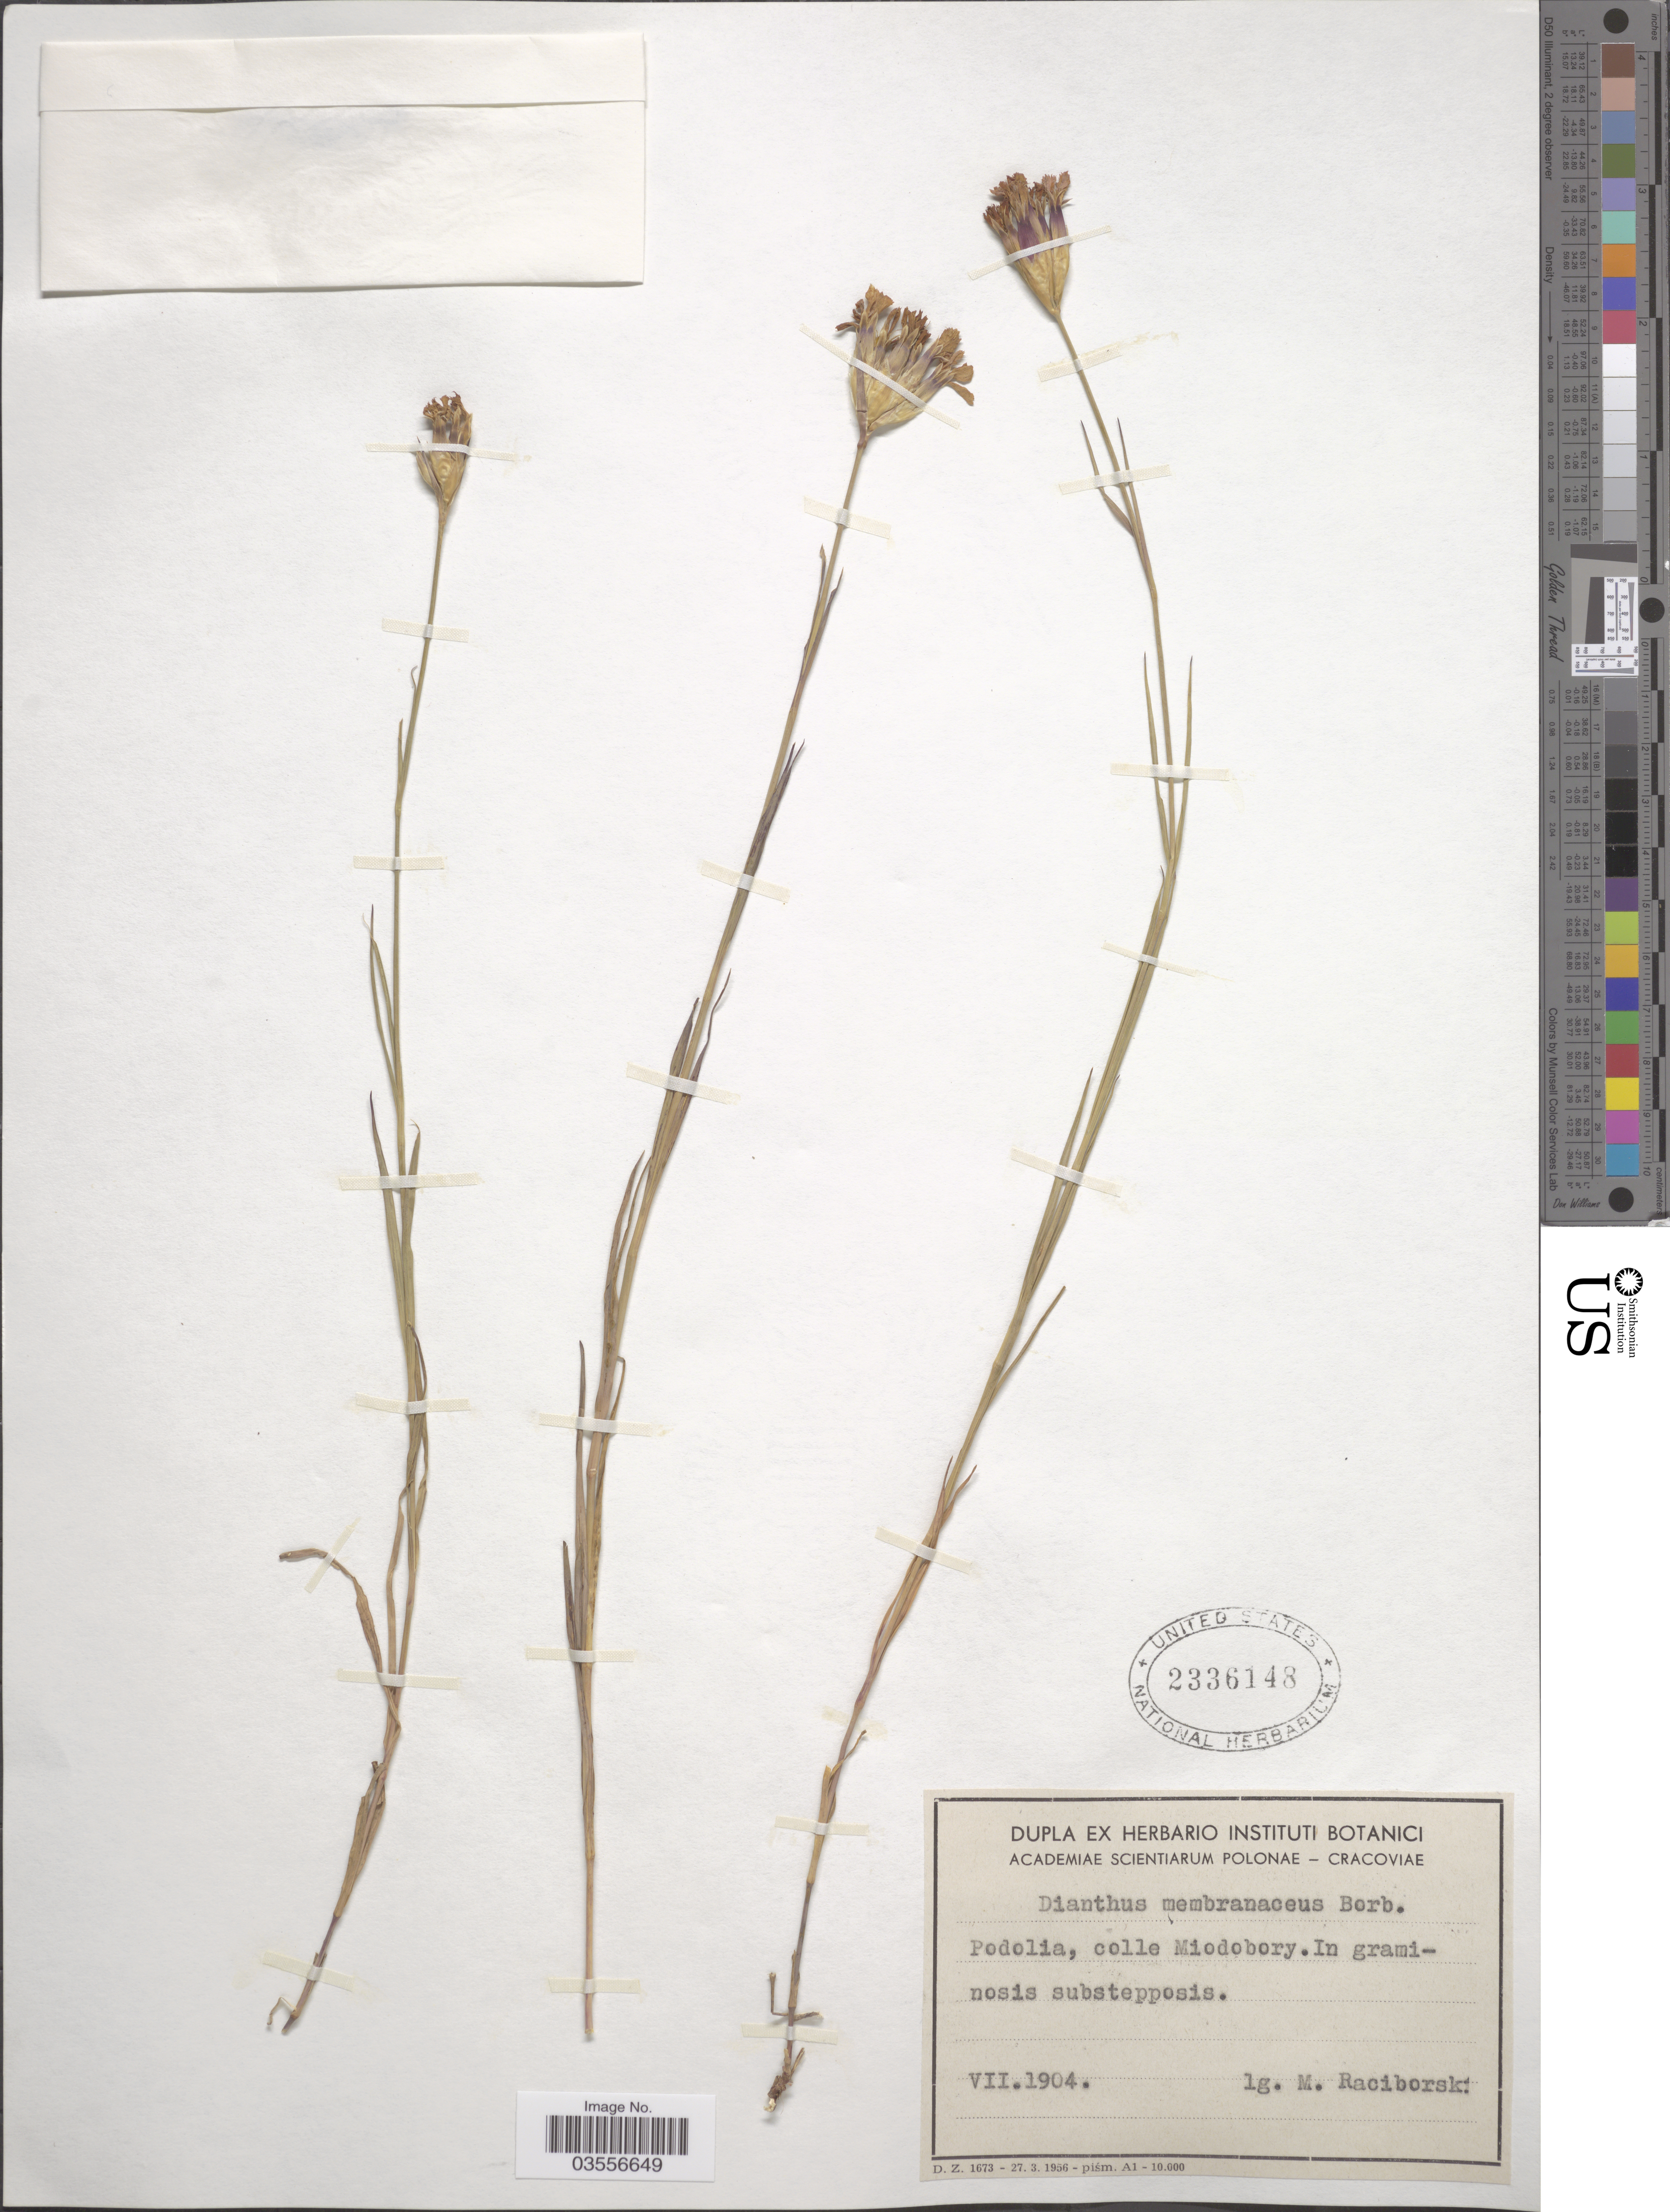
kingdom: Plantae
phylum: Tracheophyta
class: Magnoliopsida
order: Caryophyllales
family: Caryophyllaceae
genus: Dianthus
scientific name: Dianthus membranaceus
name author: Borbás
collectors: M. Raciborski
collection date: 1904-07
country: Ukraine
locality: Podolia, colle Miodobory.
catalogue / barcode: US 2336148